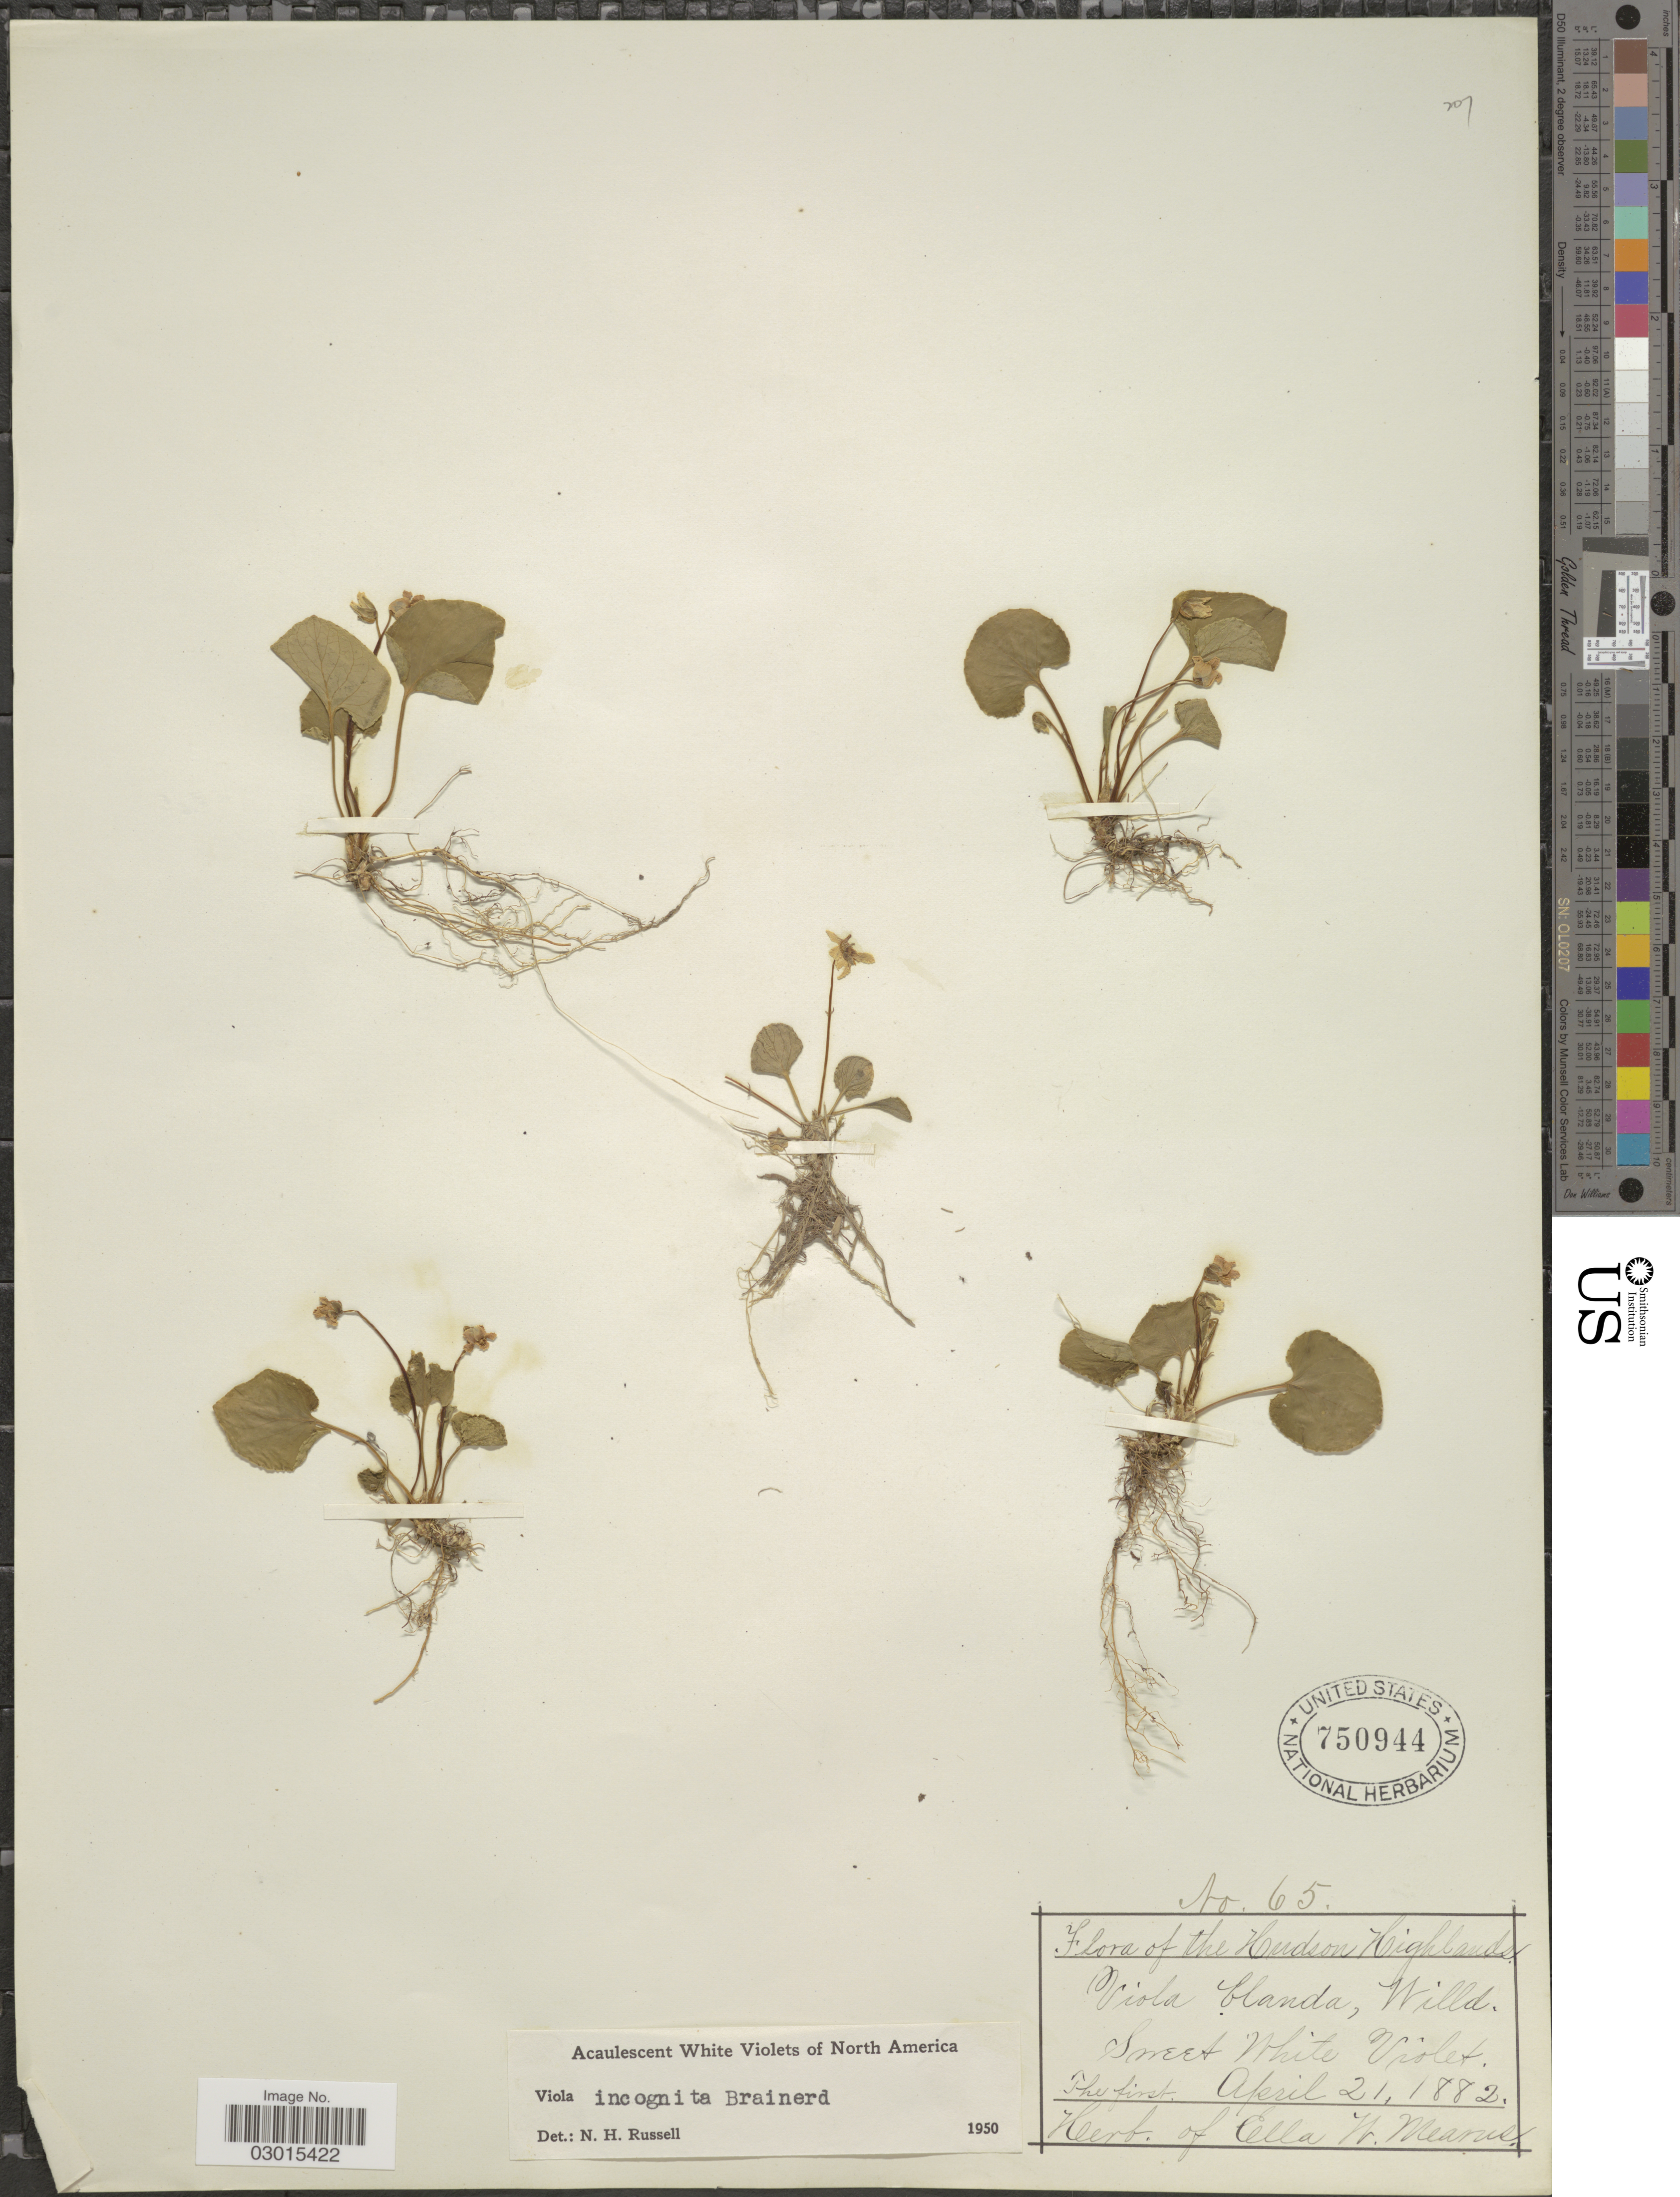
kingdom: Plantae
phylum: Tracheophyta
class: Magnoliopsida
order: Malpighiales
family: Violaceae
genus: Viola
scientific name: Viola incognita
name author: Brainerd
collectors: ex herb. Ella W. Mearns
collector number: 65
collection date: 1882-04-21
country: United States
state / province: New York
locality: Hudson Highlands.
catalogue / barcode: US 750944